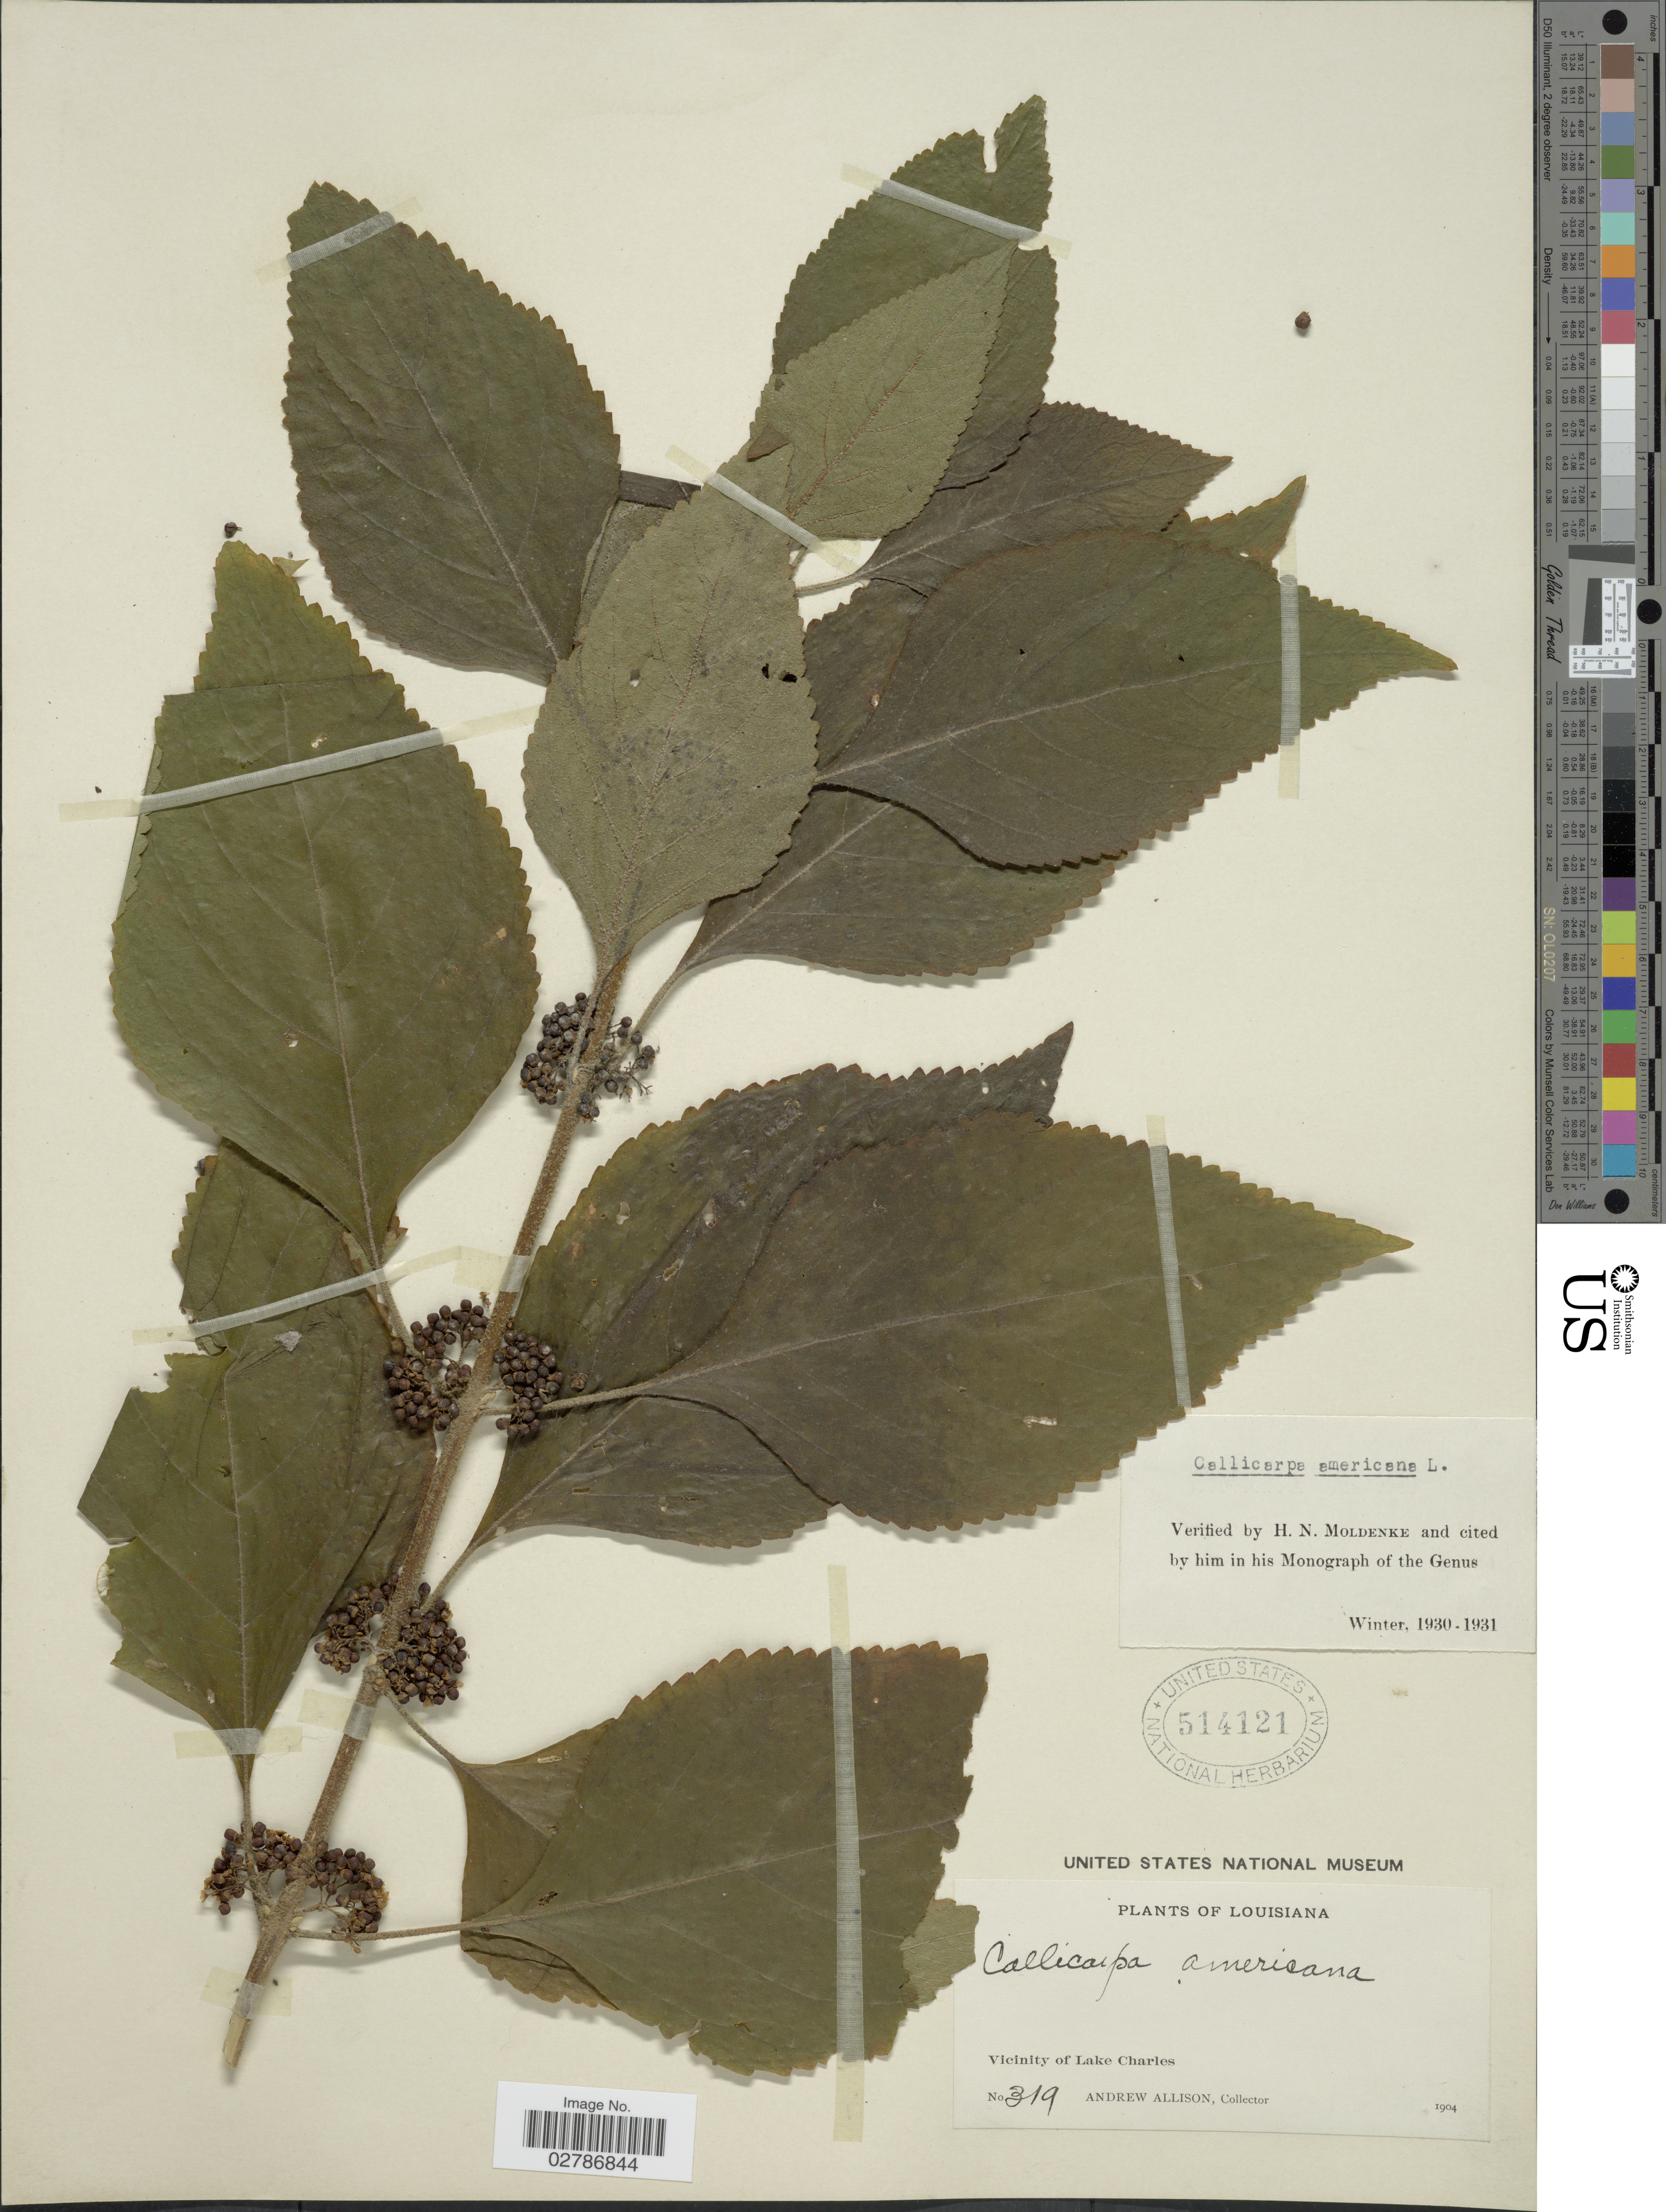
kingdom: Plantae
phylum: Tracheophyta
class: Magnoliopsida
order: Lamiales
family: Lamiaceae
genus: Callicarpa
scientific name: Callicarpa americana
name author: L.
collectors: A. Allison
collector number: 319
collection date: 1904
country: United States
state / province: Louisiana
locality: Vicinity of Lake Charles.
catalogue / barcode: US 514121